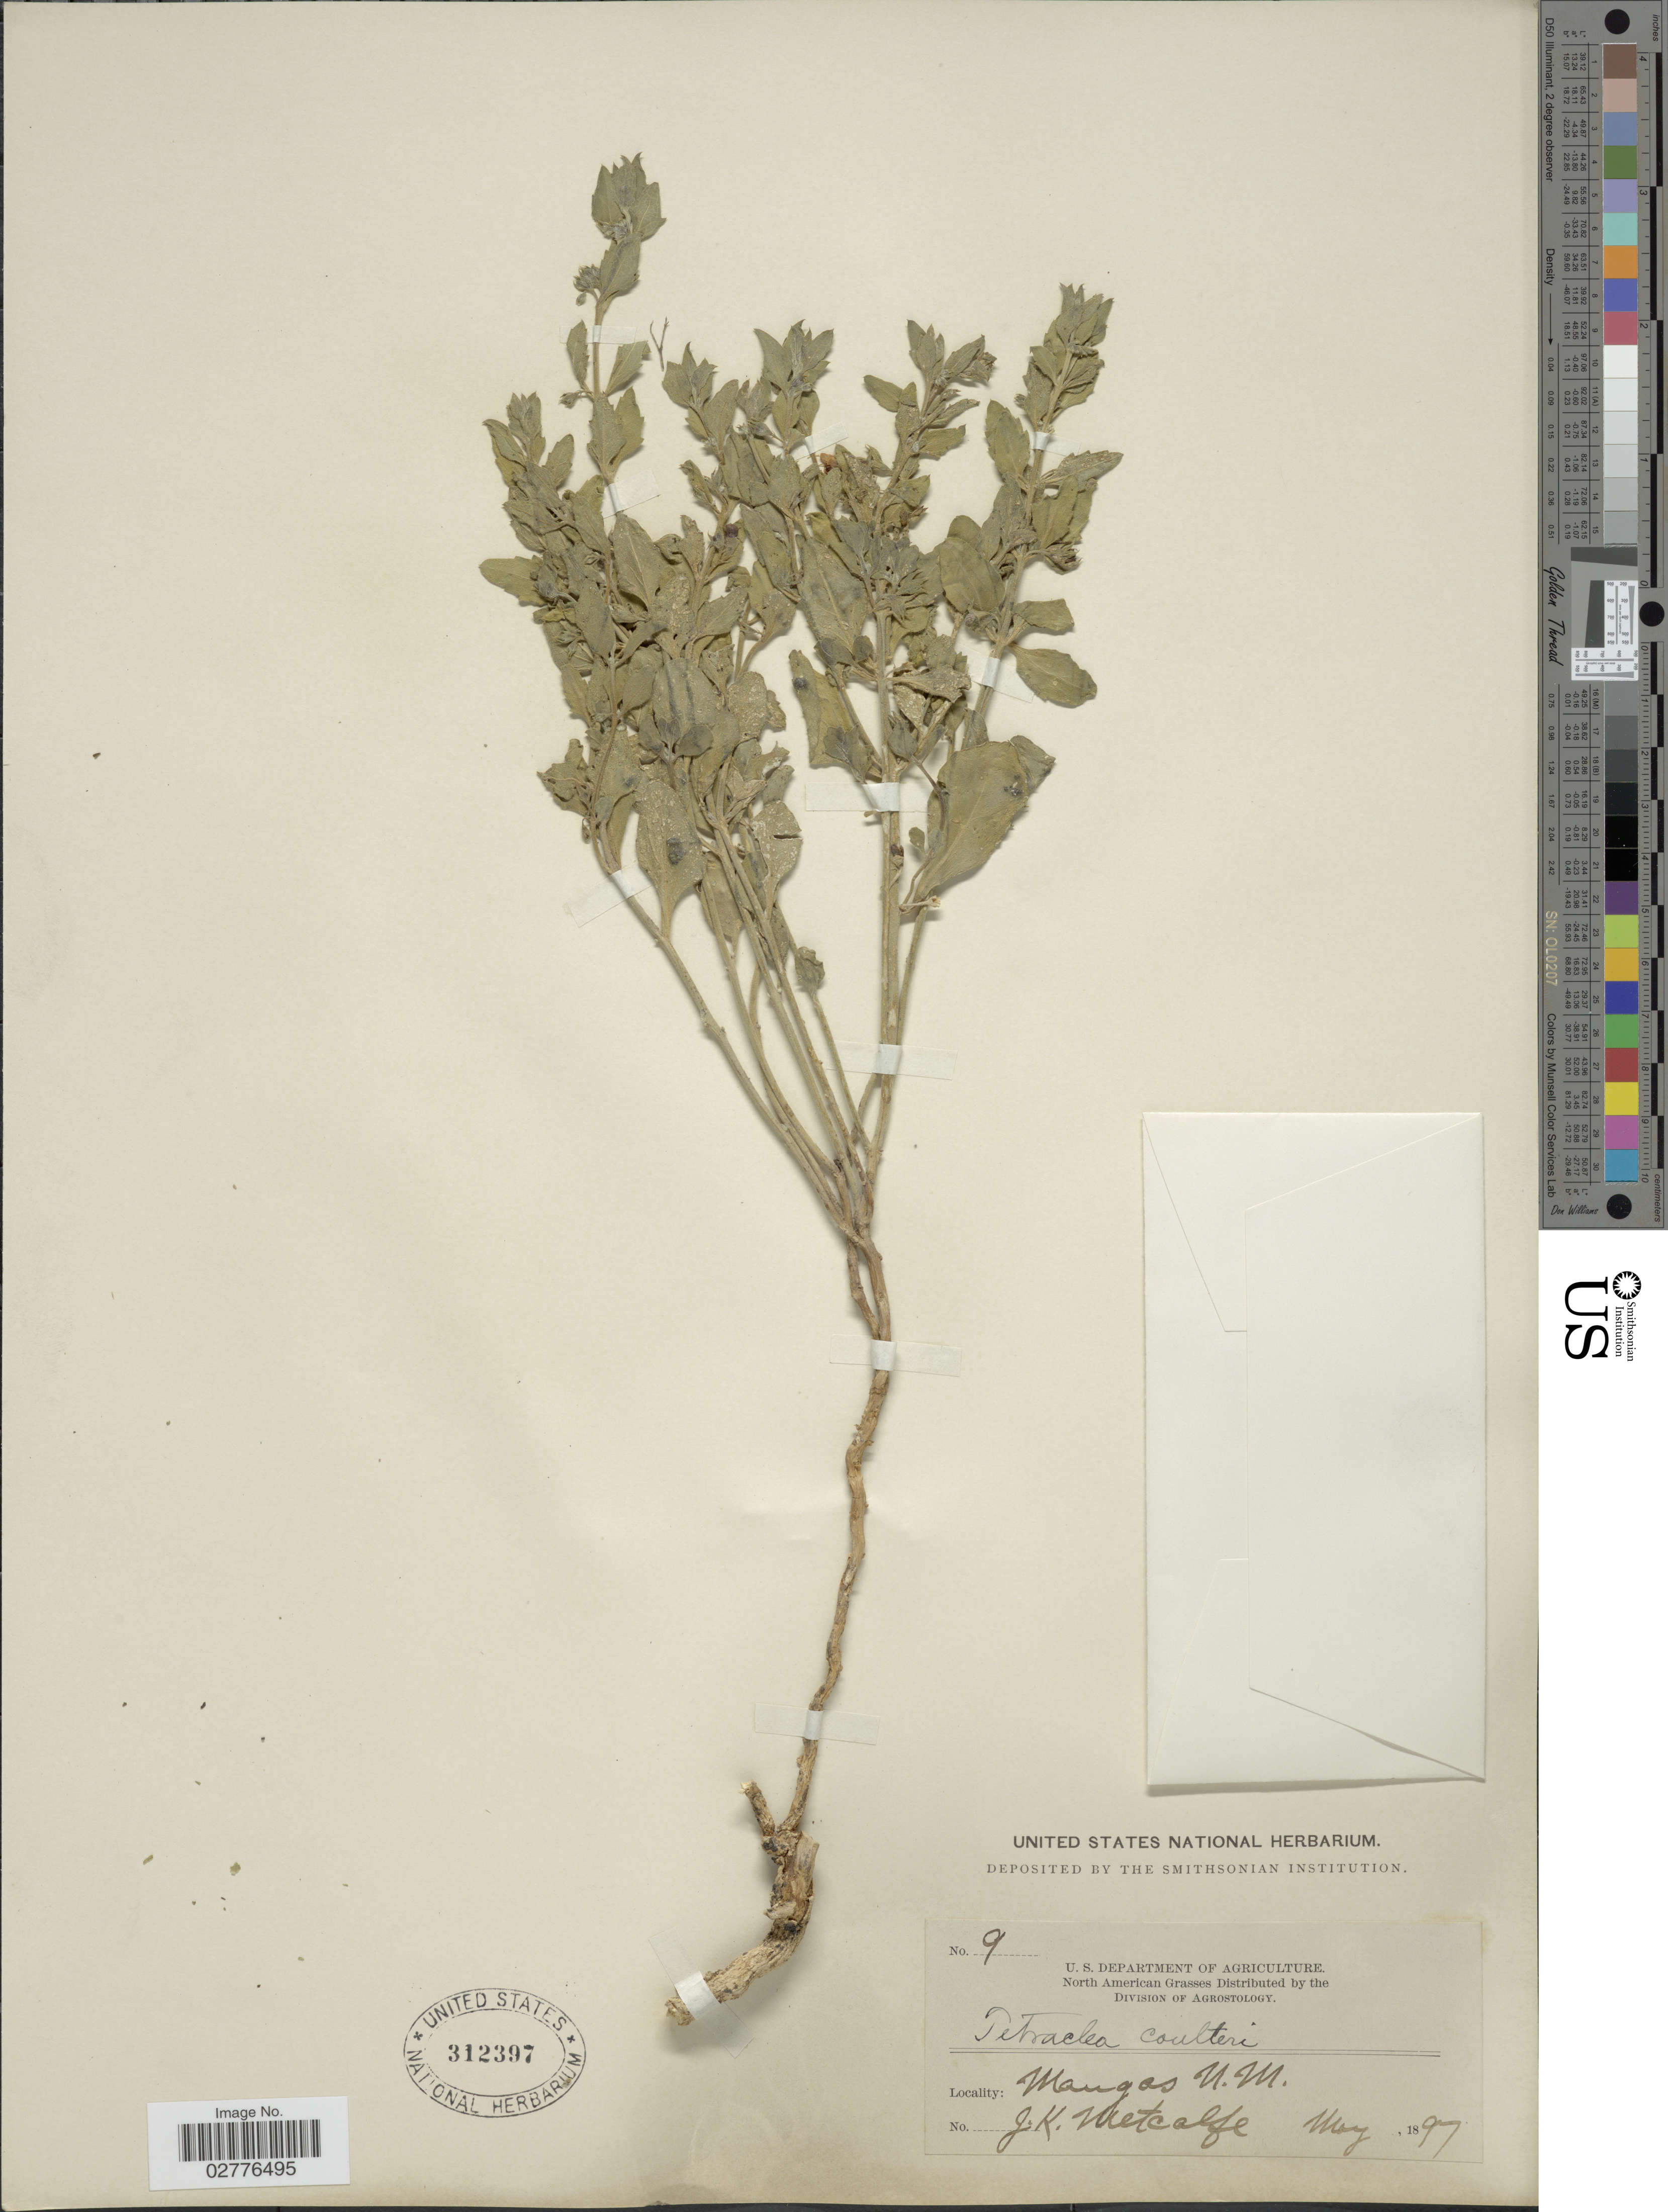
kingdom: Plantae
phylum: Tracheophyta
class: Magnoliopsida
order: Lamiales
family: Lamiaceae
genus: Tetraclea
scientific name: Tetraclea coulteri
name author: A. Gray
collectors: J. Metcalfe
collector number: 9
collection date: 1897-05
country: United States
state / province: New Mexico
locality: Mangas.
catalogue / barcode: US 312397